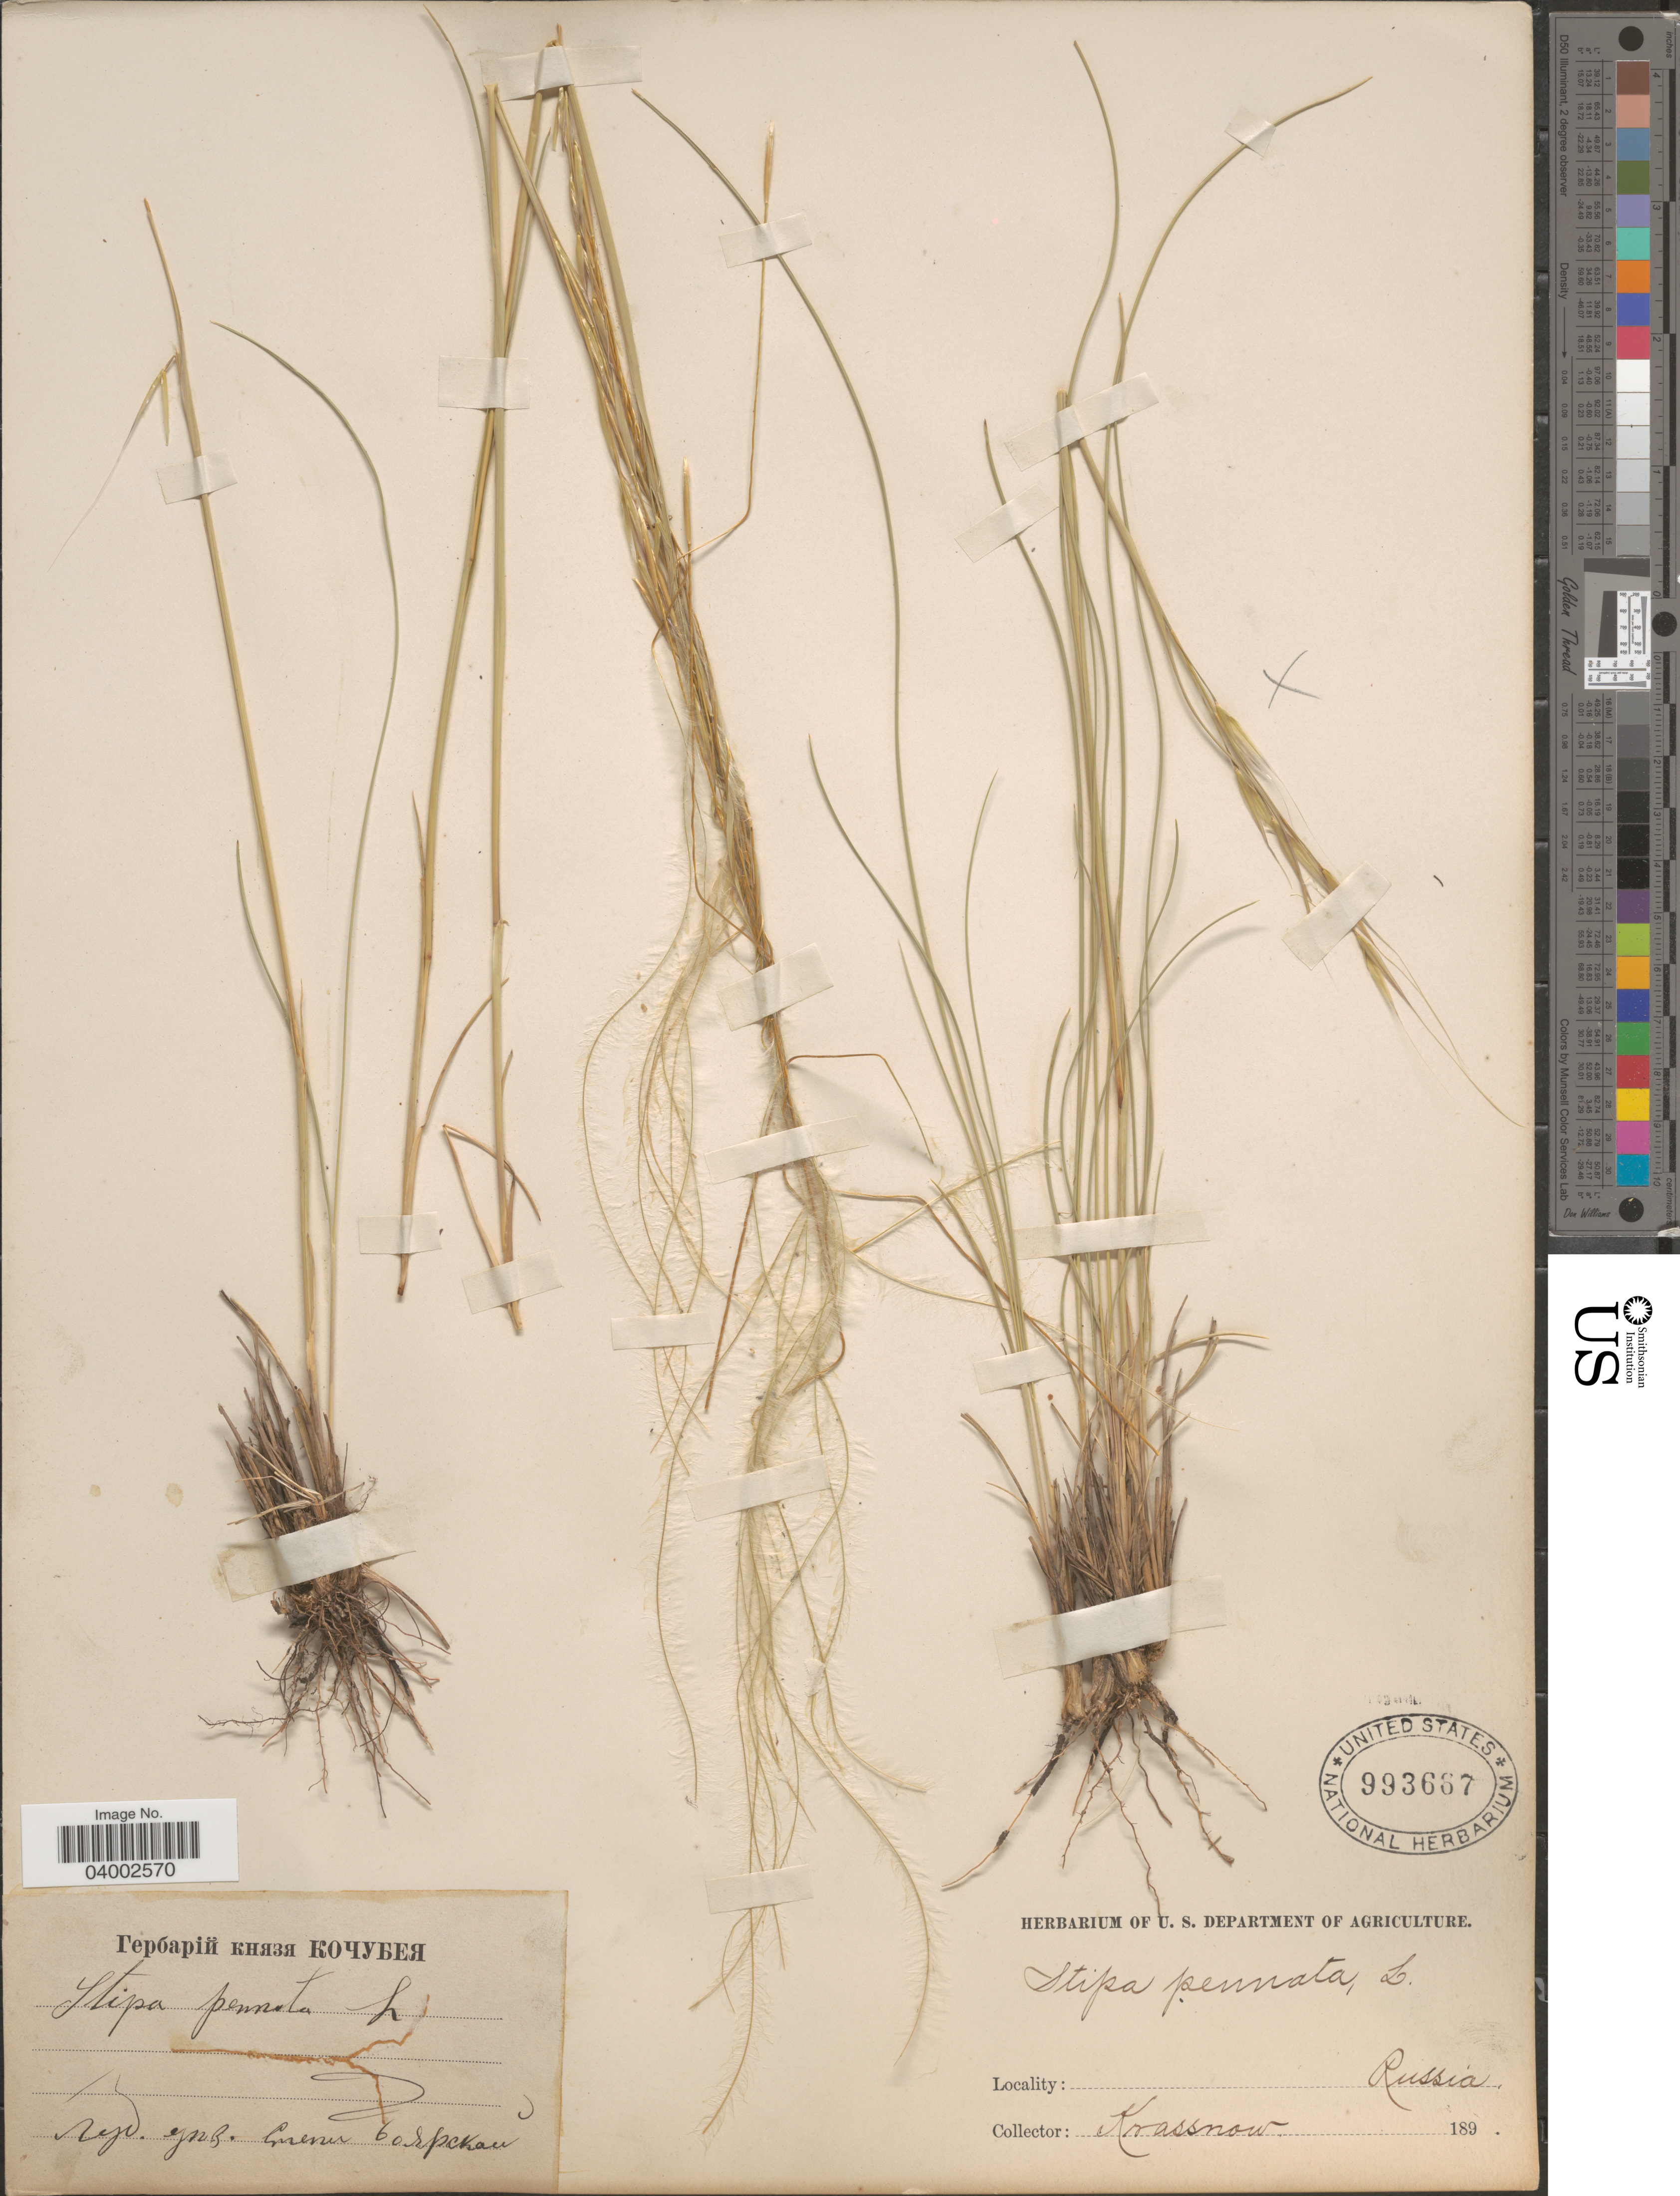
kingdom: Plantae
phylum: Tracheophyta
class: Liliopsida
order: Poales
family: Poaceae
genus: Stipa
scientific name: Stipa pennata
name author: L.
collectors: -. Krassnow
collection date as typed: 189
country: Russian Federation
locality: X.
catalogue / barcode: US 993667